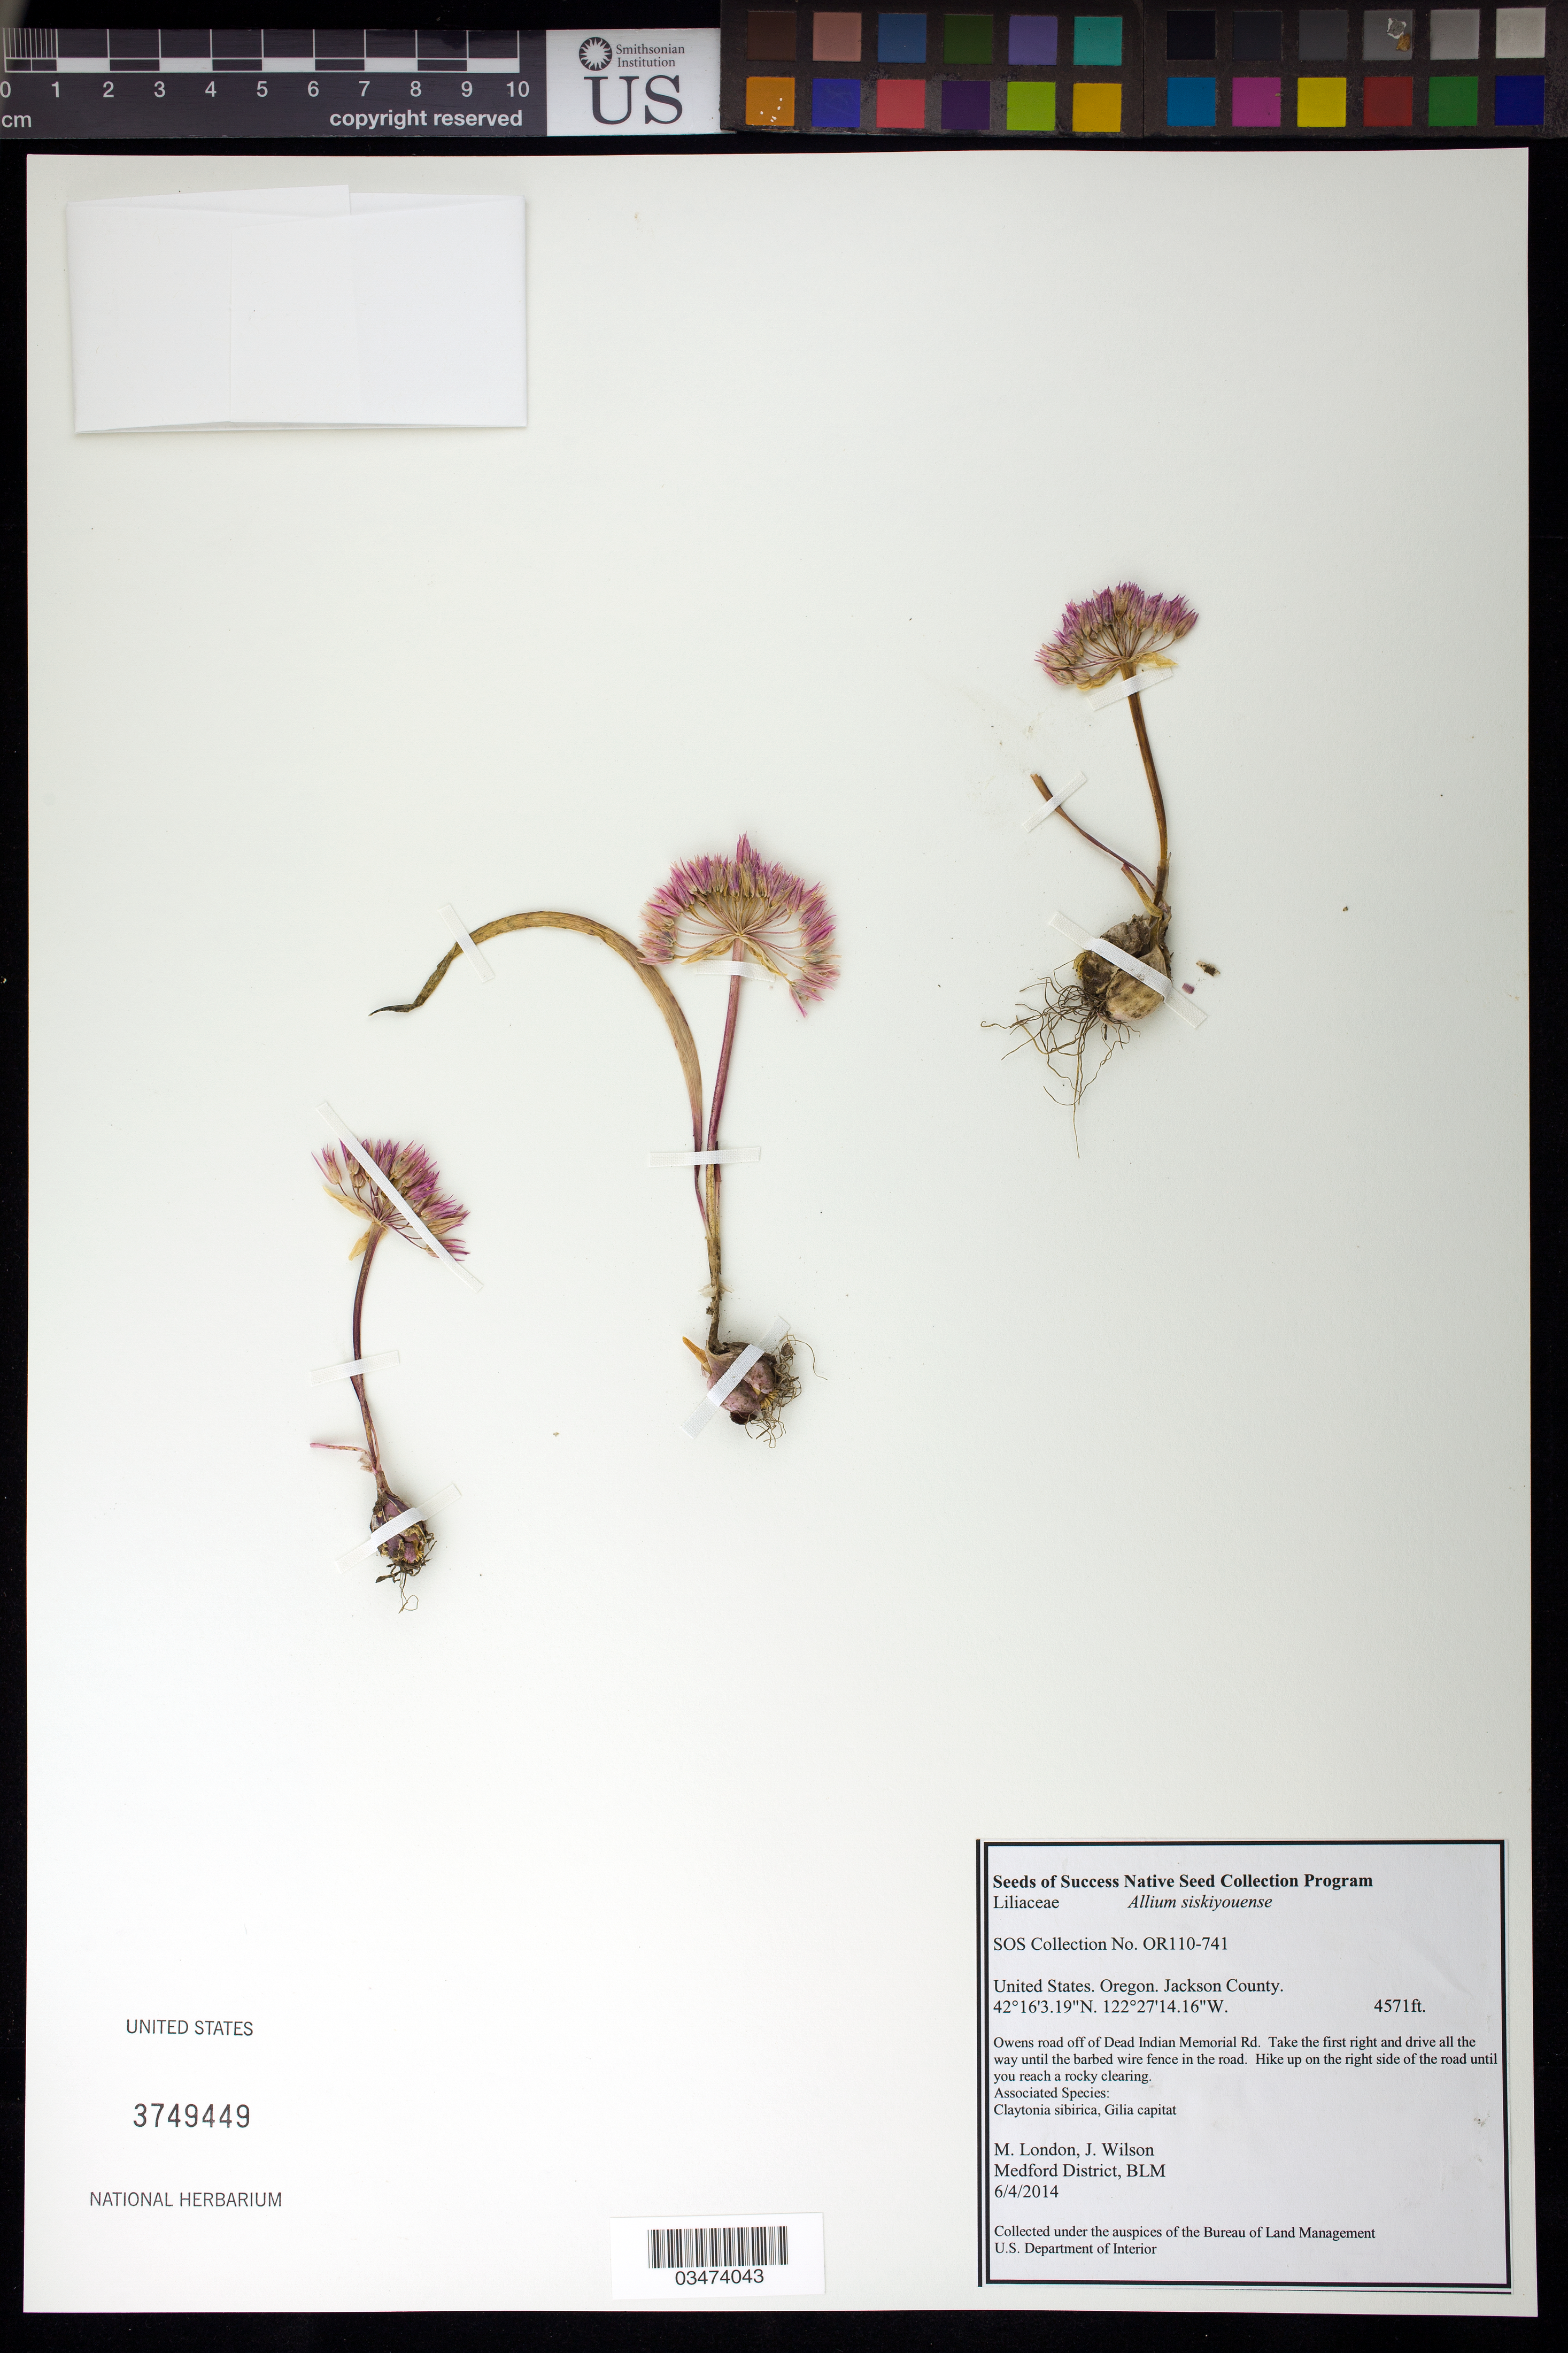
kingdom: Plantae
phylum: Tracheophyta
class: Liliopsida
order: Asparagales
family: Amaryllidaceae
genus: Allium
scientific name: Allium siskiyouense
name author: Ownbey ex Traub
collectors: M. London & J. Wilson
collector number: OR110-741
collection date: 2014-06-04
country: United States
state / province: Oregon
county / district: Jackson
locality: Owens road off Dead Indian Memorial Rd.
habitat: Associated species: Claytonia sibirica, Gilia capitata.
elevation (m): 1393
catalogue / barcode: US 3749449